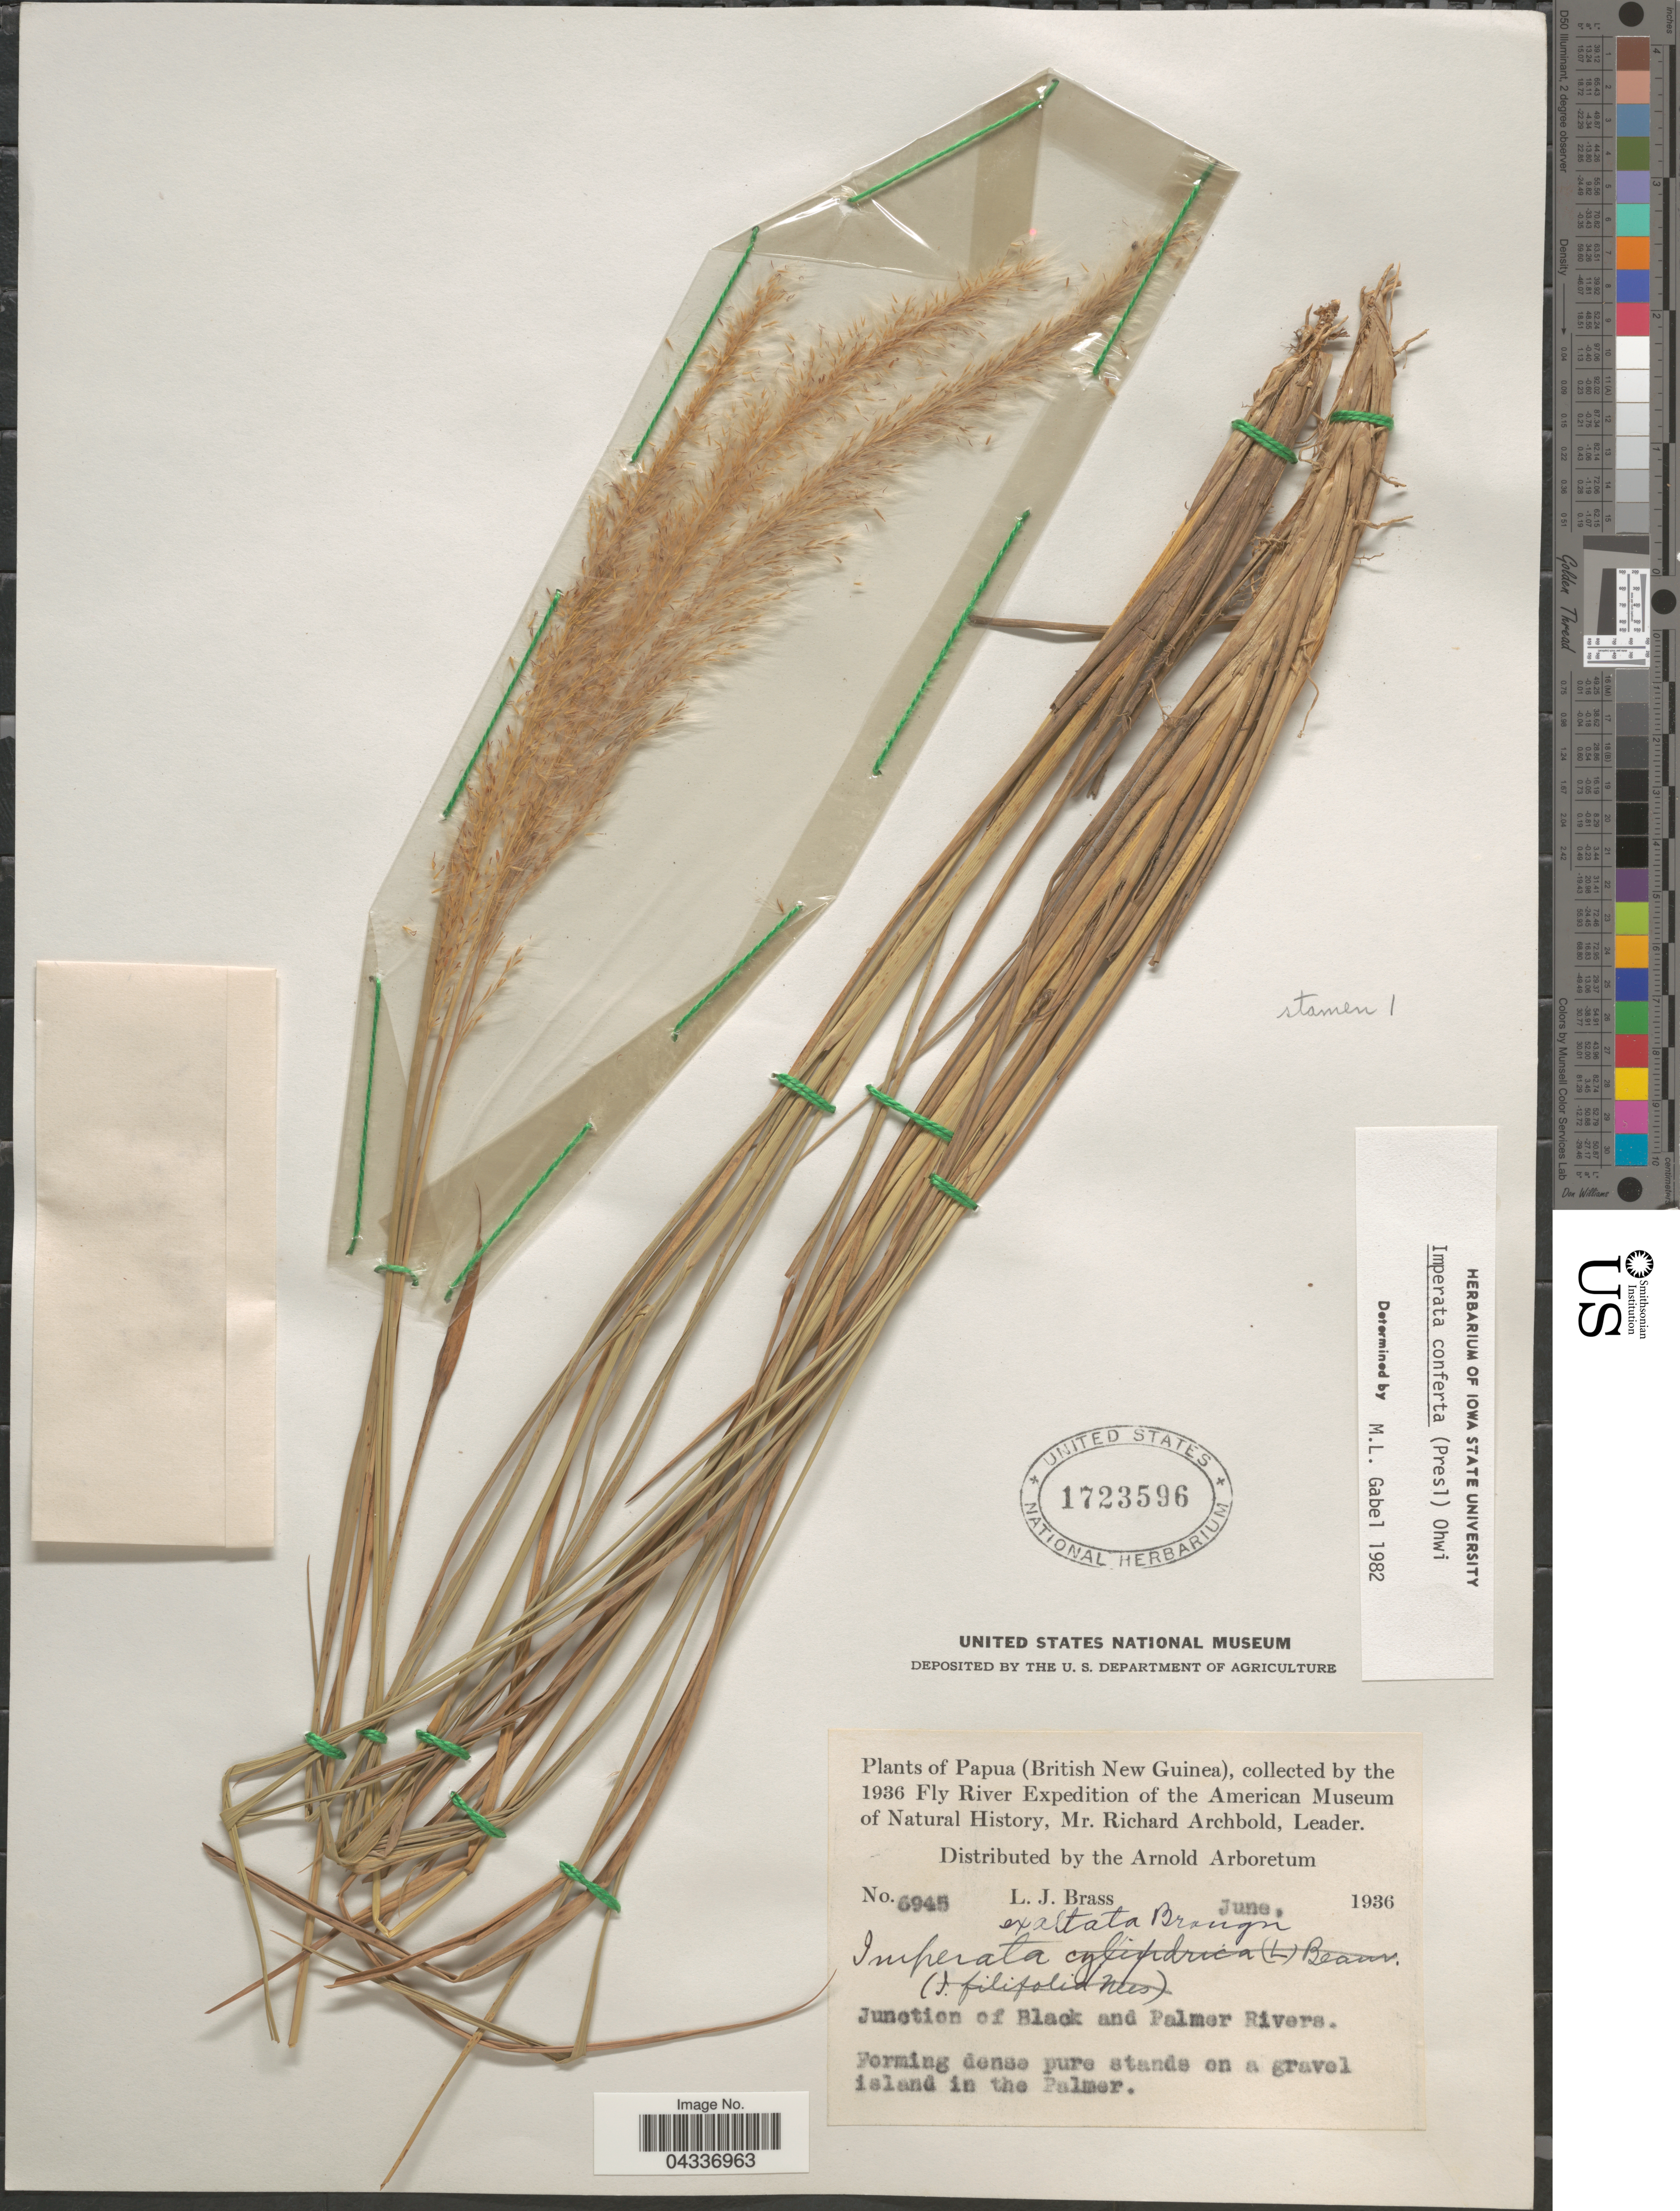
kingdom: Plantae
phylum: Tracheophyta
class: Liliopsida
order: Poales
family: Poaceae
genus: Imperata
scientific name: Imperata conferta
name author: (J. Presl) Ohwi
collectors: L. J. Brass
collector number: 6945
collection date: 1936-06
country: Papua New Guinea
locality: Papua (British New Guinea). The 1936 Fly River Expedition of the American Museum of Natural History. Junction of Blakc and Palmer Rivers.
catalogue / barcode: US 1723596